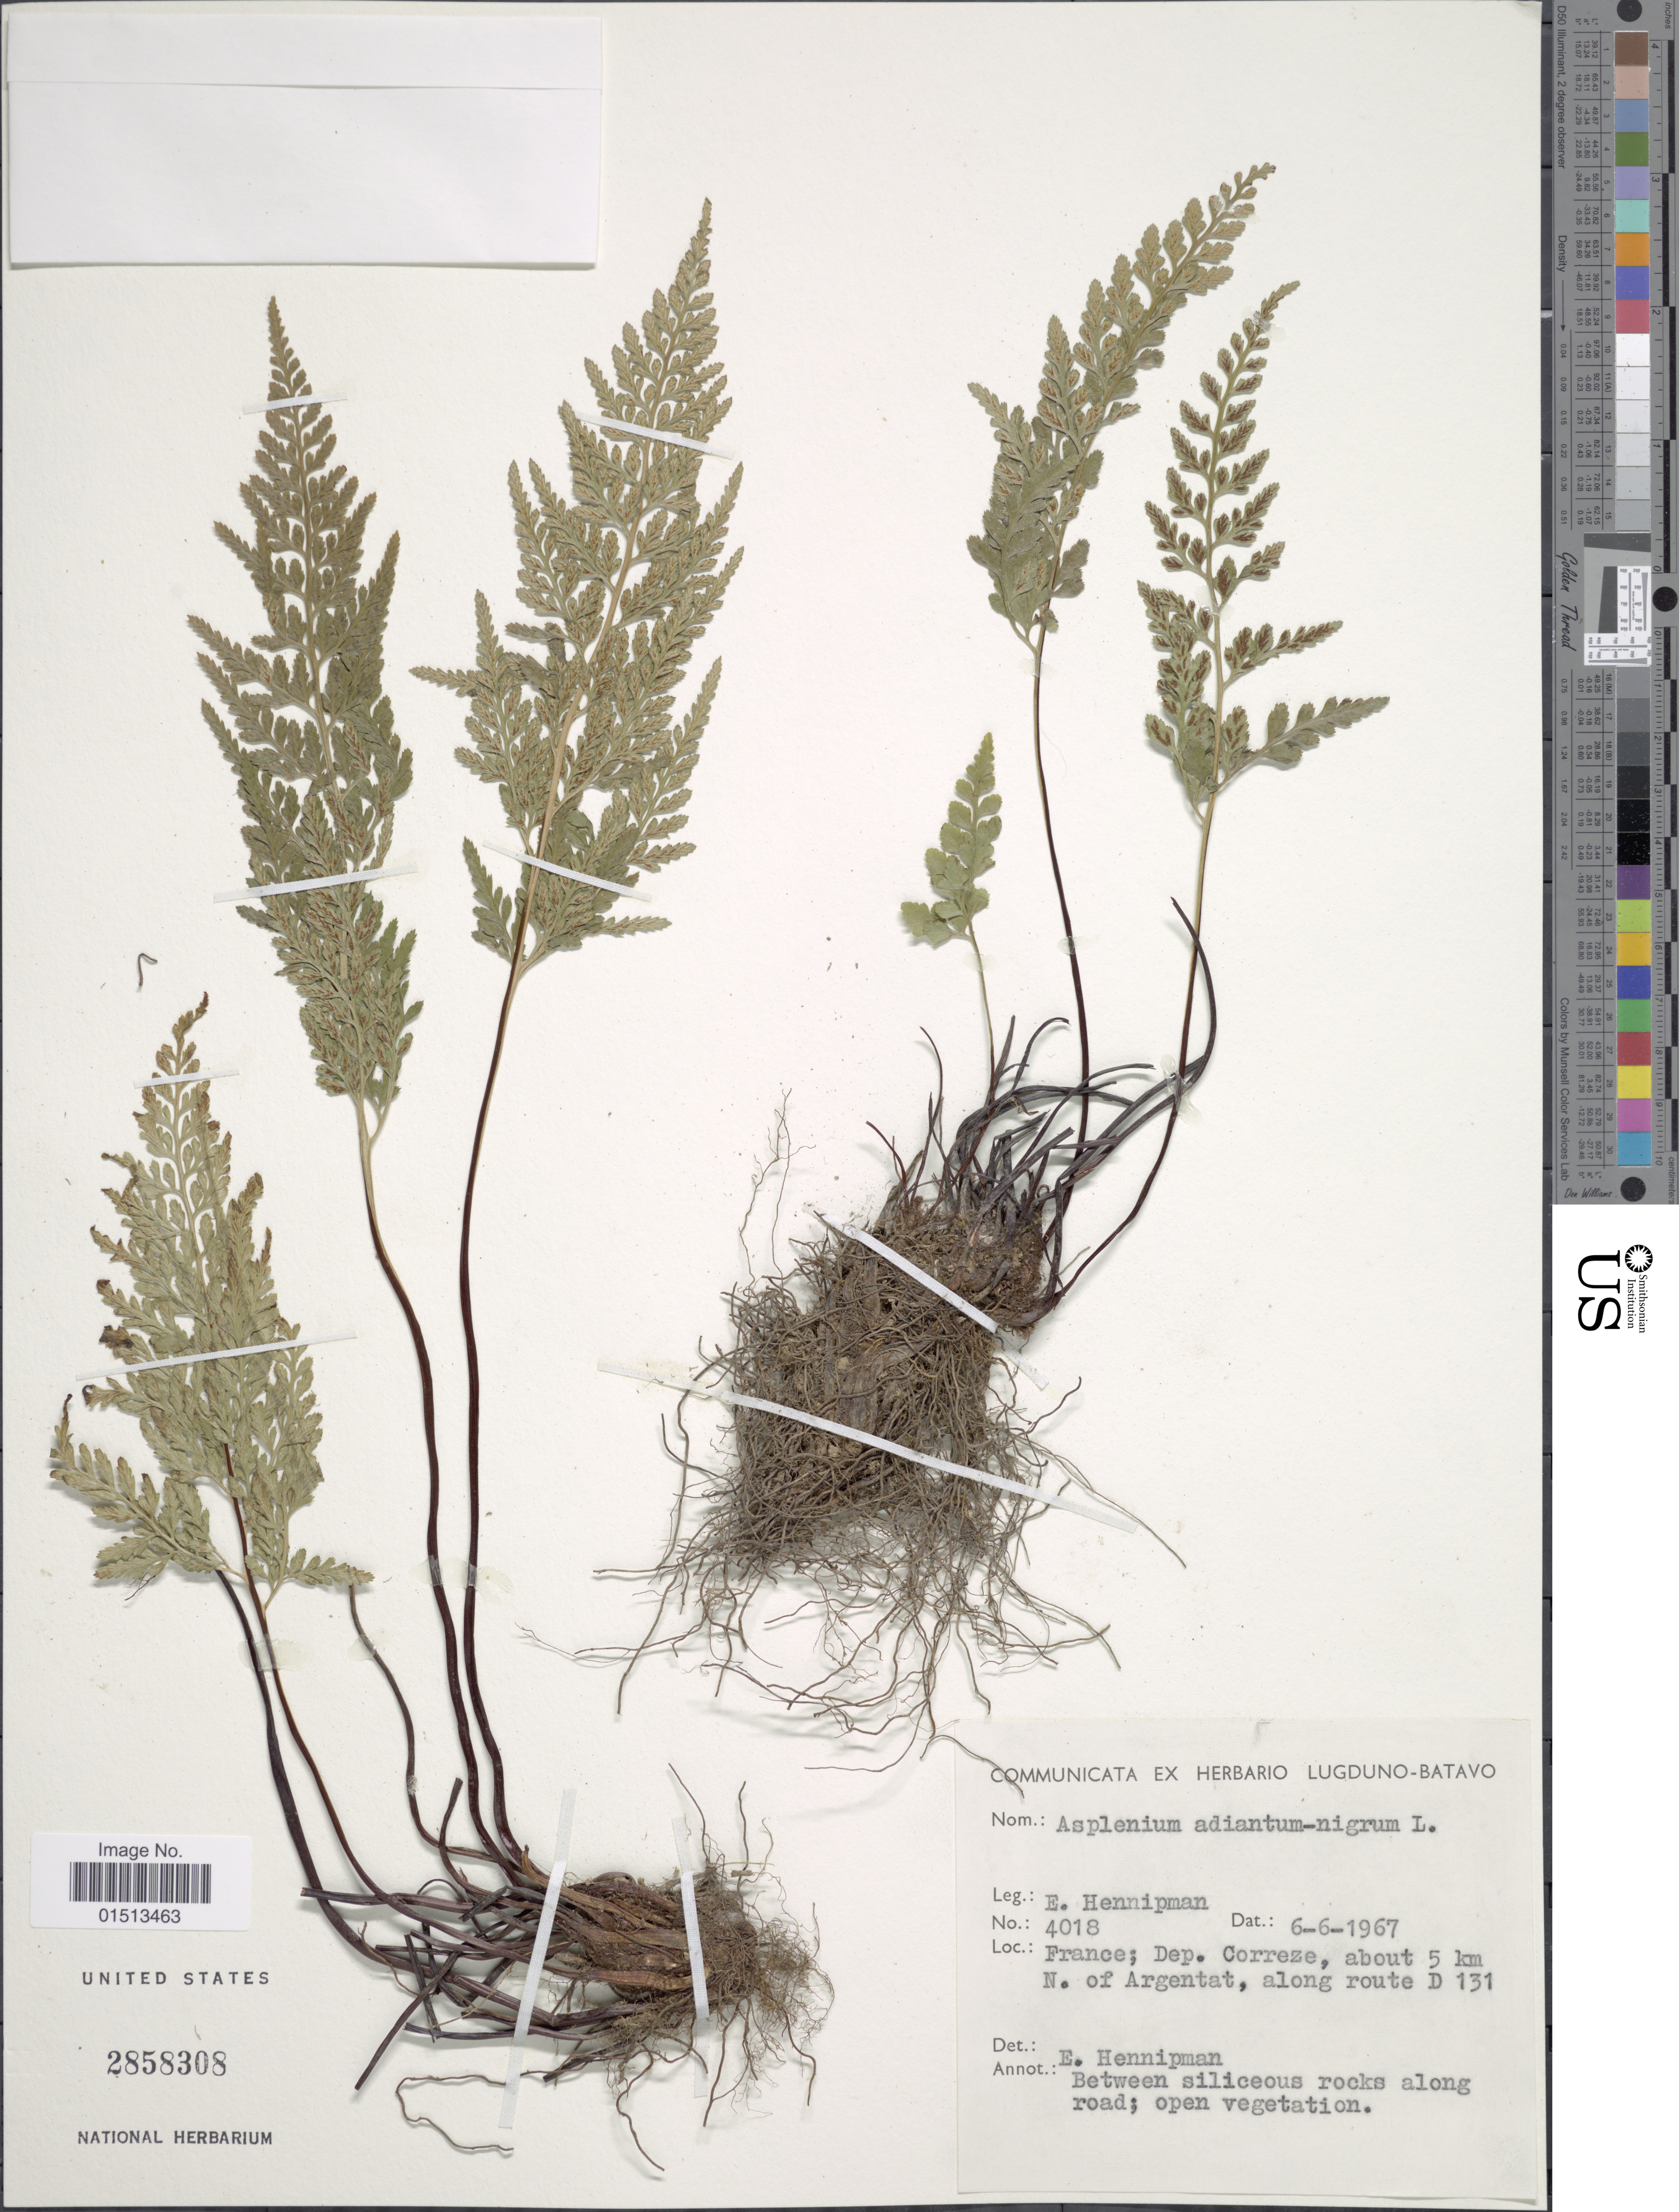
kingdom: Plantae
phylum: Tracheophyta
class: Polypodiopsida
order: Polypodiales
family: Aspleniaceae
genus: Asplenium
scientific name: Asplenium adiantum-nigrum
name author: L.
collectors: E. Hennipman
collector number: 4018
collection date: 1967-06-06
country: France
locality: Dep. Correze, about 5 km N. of Argentat, along route D 131, between siliceous rocks along road.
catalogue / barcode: US 2858308